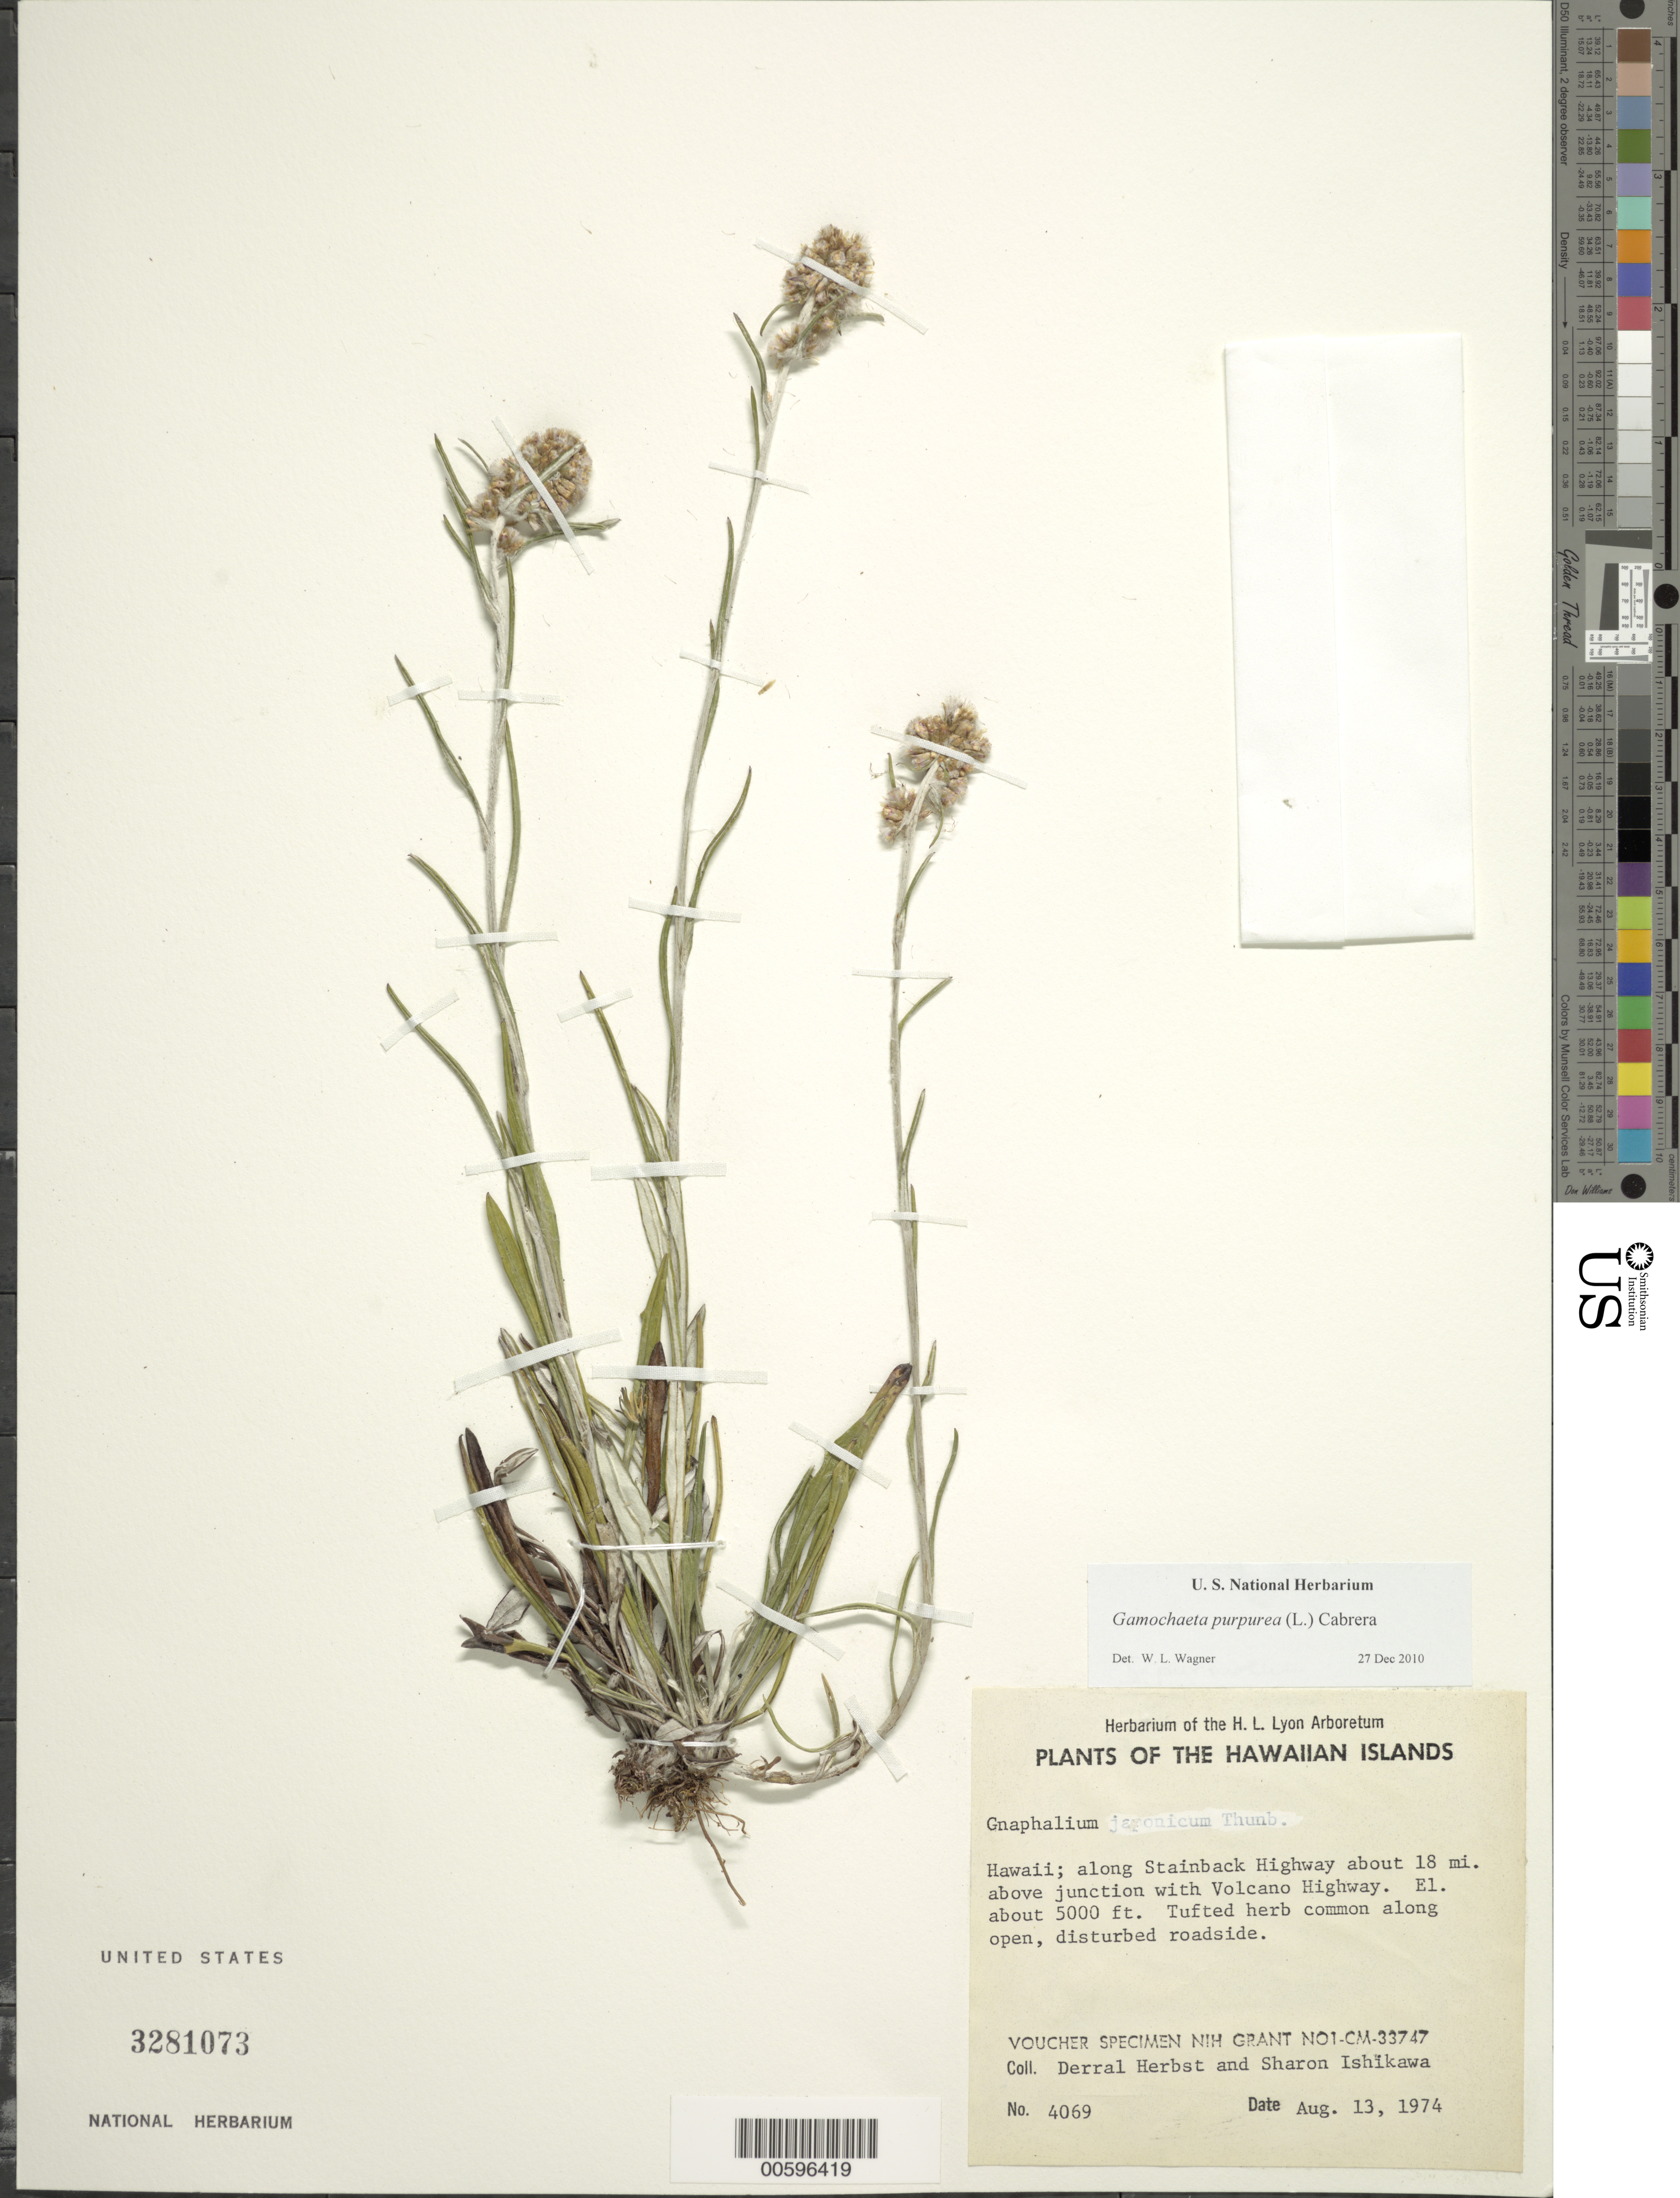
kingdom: Plantae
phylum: Tracheophyta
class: Magnoliopsida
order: Asterales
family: Asteraceae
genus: Gamochaeta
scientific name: Gamochaeta purpurea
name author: (L.) Cabrera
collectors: D. R. Herbst & S. Ishikawa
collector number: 4069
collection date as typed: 13 Aug 1974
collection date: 1974-08-13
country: United States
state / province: Hawaii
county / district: Hawaii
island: Hawaii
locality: Along Stainback hwy ca 18 mi above jct with Volcano Hwy.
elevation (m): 1524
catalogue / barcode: US 3281073